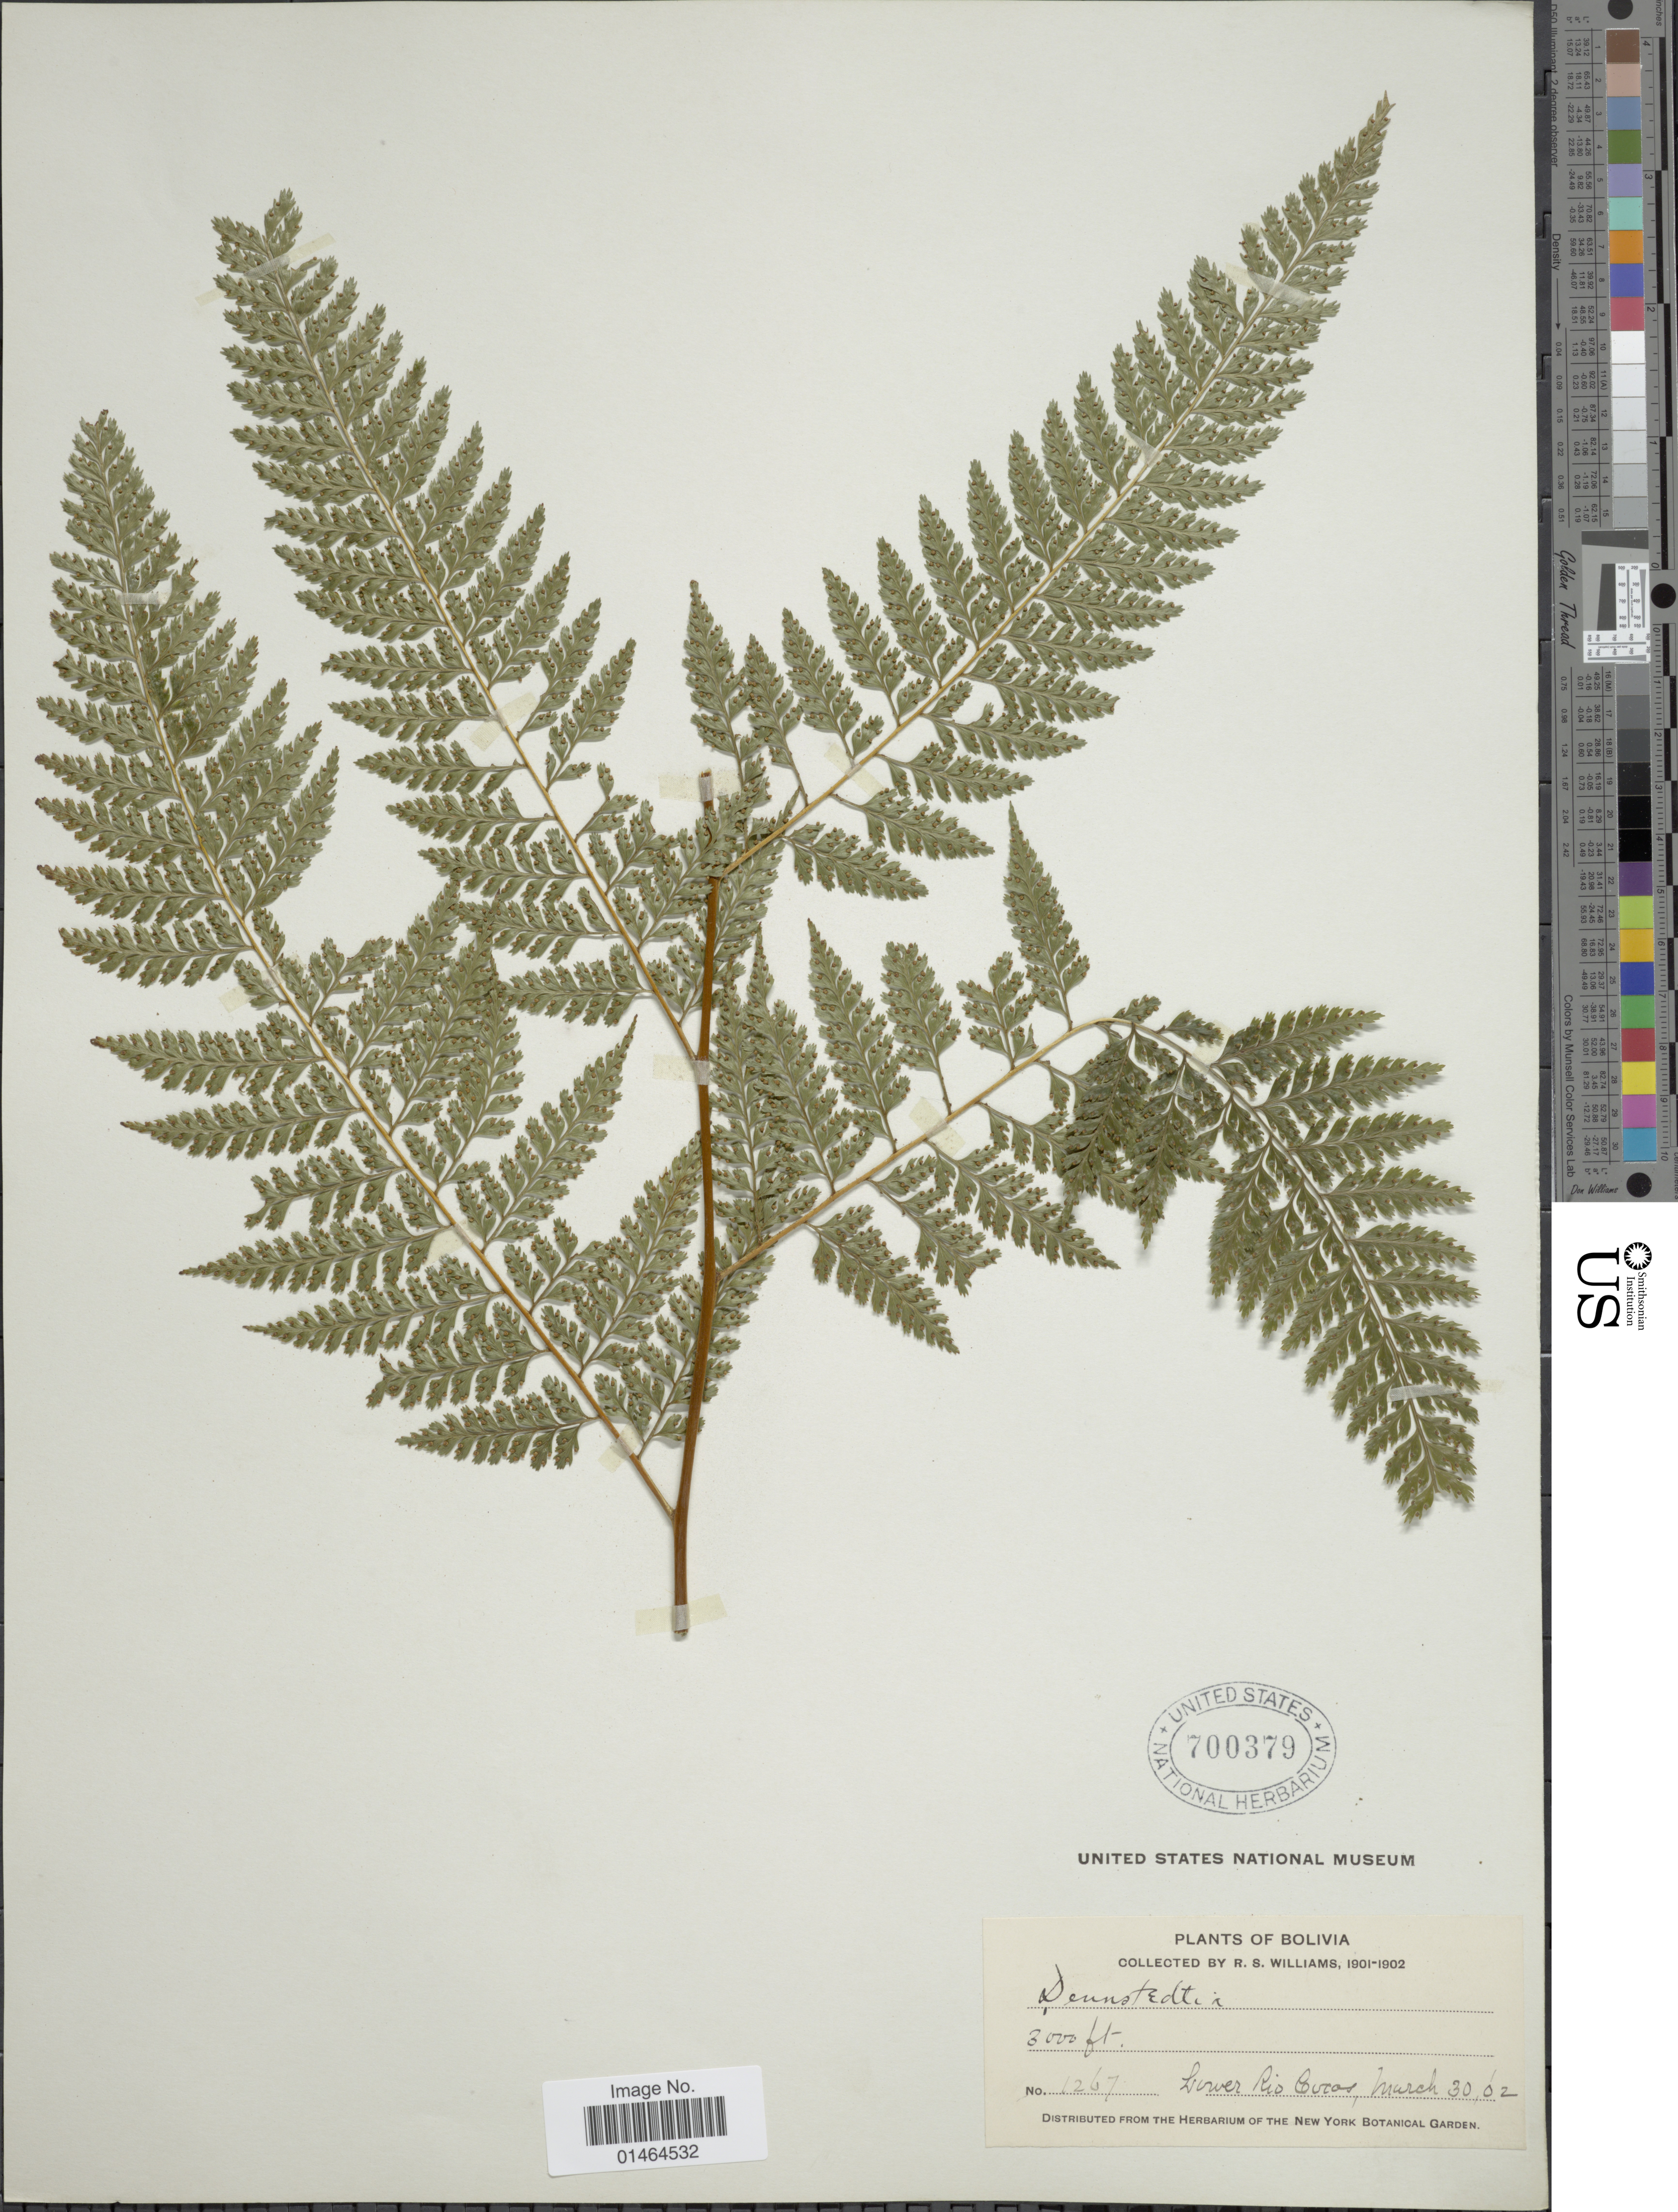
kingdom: Plantae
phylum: Tracheophyta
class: Polypodiopsida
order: Polypodiales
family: Dennstaedtiaceae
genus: Dennstaedtia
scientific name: Dennstaedtia bipinnata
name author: (Cav.) Maxon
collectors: R. S. Williams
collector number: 1267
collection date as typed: March 30, '02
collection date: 1902-03-30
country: Bolivia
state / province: La Paz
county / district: Franz Tamayo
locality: Lower Rio Cocos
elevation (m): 914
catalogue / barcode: US 700379